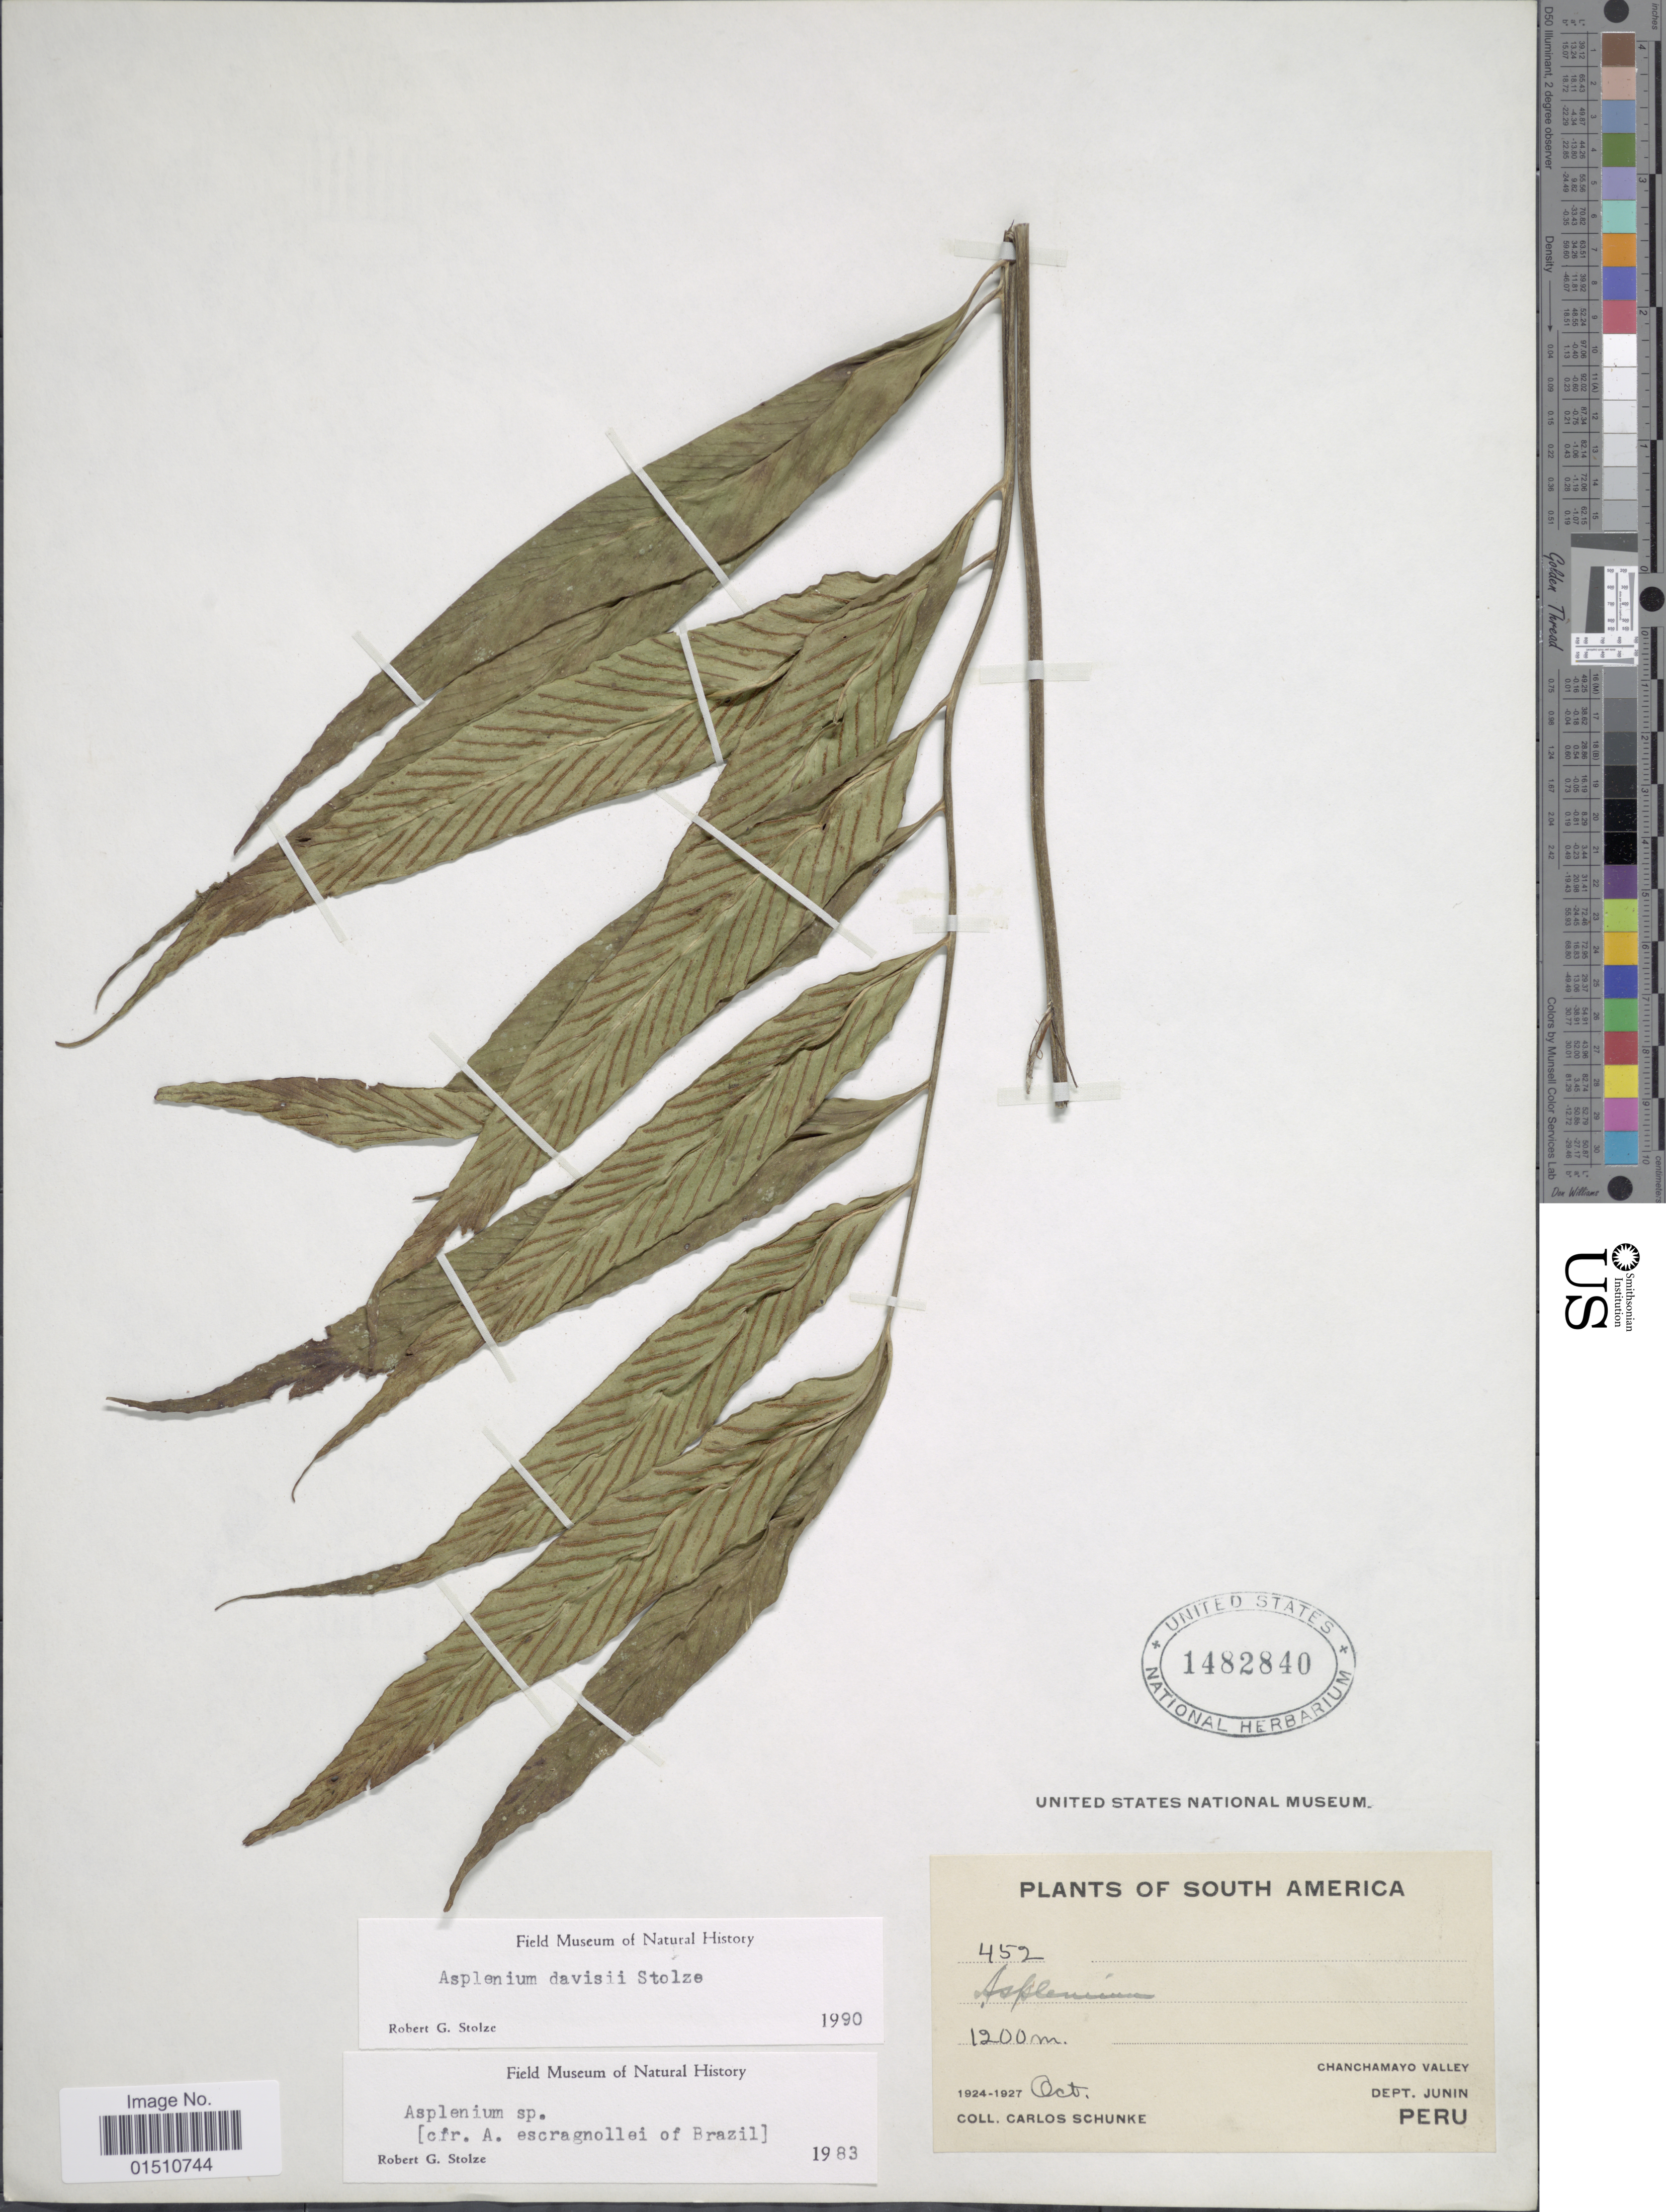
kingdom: Plantae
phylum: Tracheophyta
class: Polypodiopsida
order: Polypodiales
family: Aspleniaceae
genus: Asplenium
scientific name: Asplenium davisii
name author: Stolze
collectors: C. Schunke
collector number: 452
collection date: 1924-10/1927-10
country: Peru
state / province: Junín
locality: South America, Chanchamayo Valley, dept. Junin, Peru.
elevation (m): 1200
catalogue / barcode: US 1482840